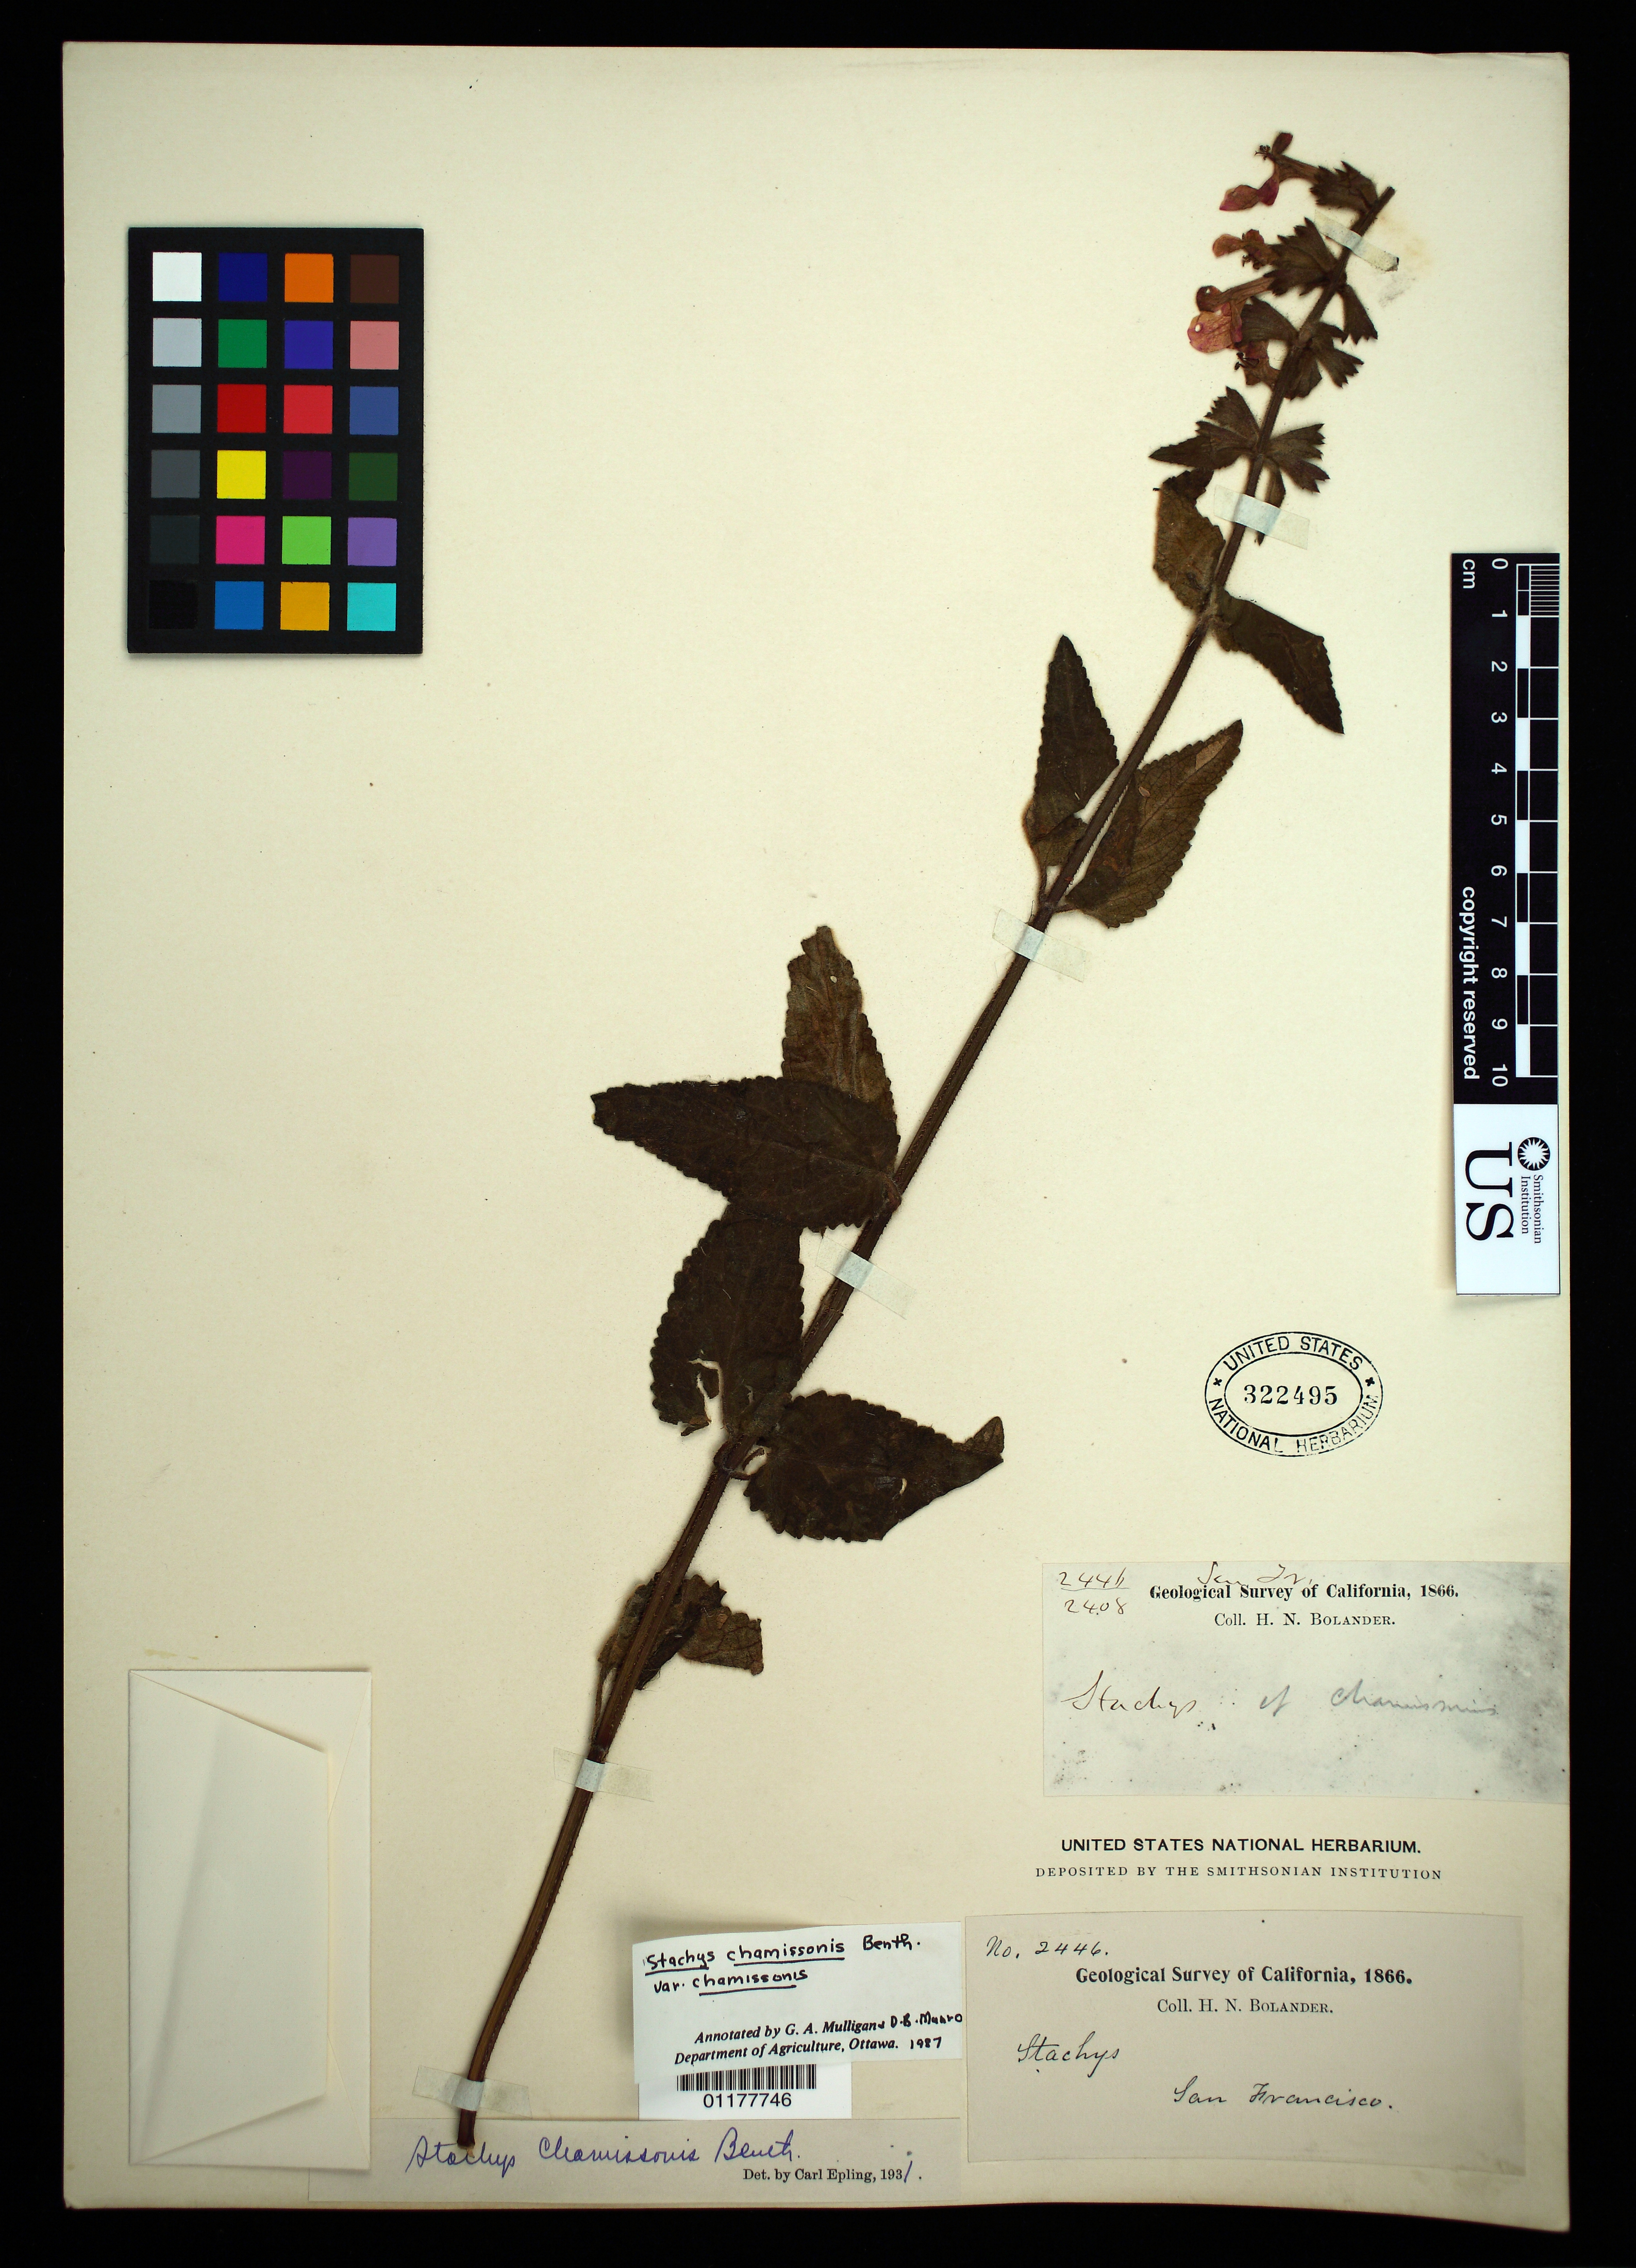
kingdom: Plantae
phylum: Tracheophyta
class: Magnoliopsida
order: Lamiales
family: Lamiaceae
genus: Stachys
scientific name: Stachys chamissonis var. chamissonis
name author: Benth.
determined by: Mulligan, G. A.; Munro, D. B.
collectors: H. Bolander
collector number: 2446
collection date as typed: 1866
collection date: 1866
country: United States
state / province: California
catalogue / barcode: US 322495